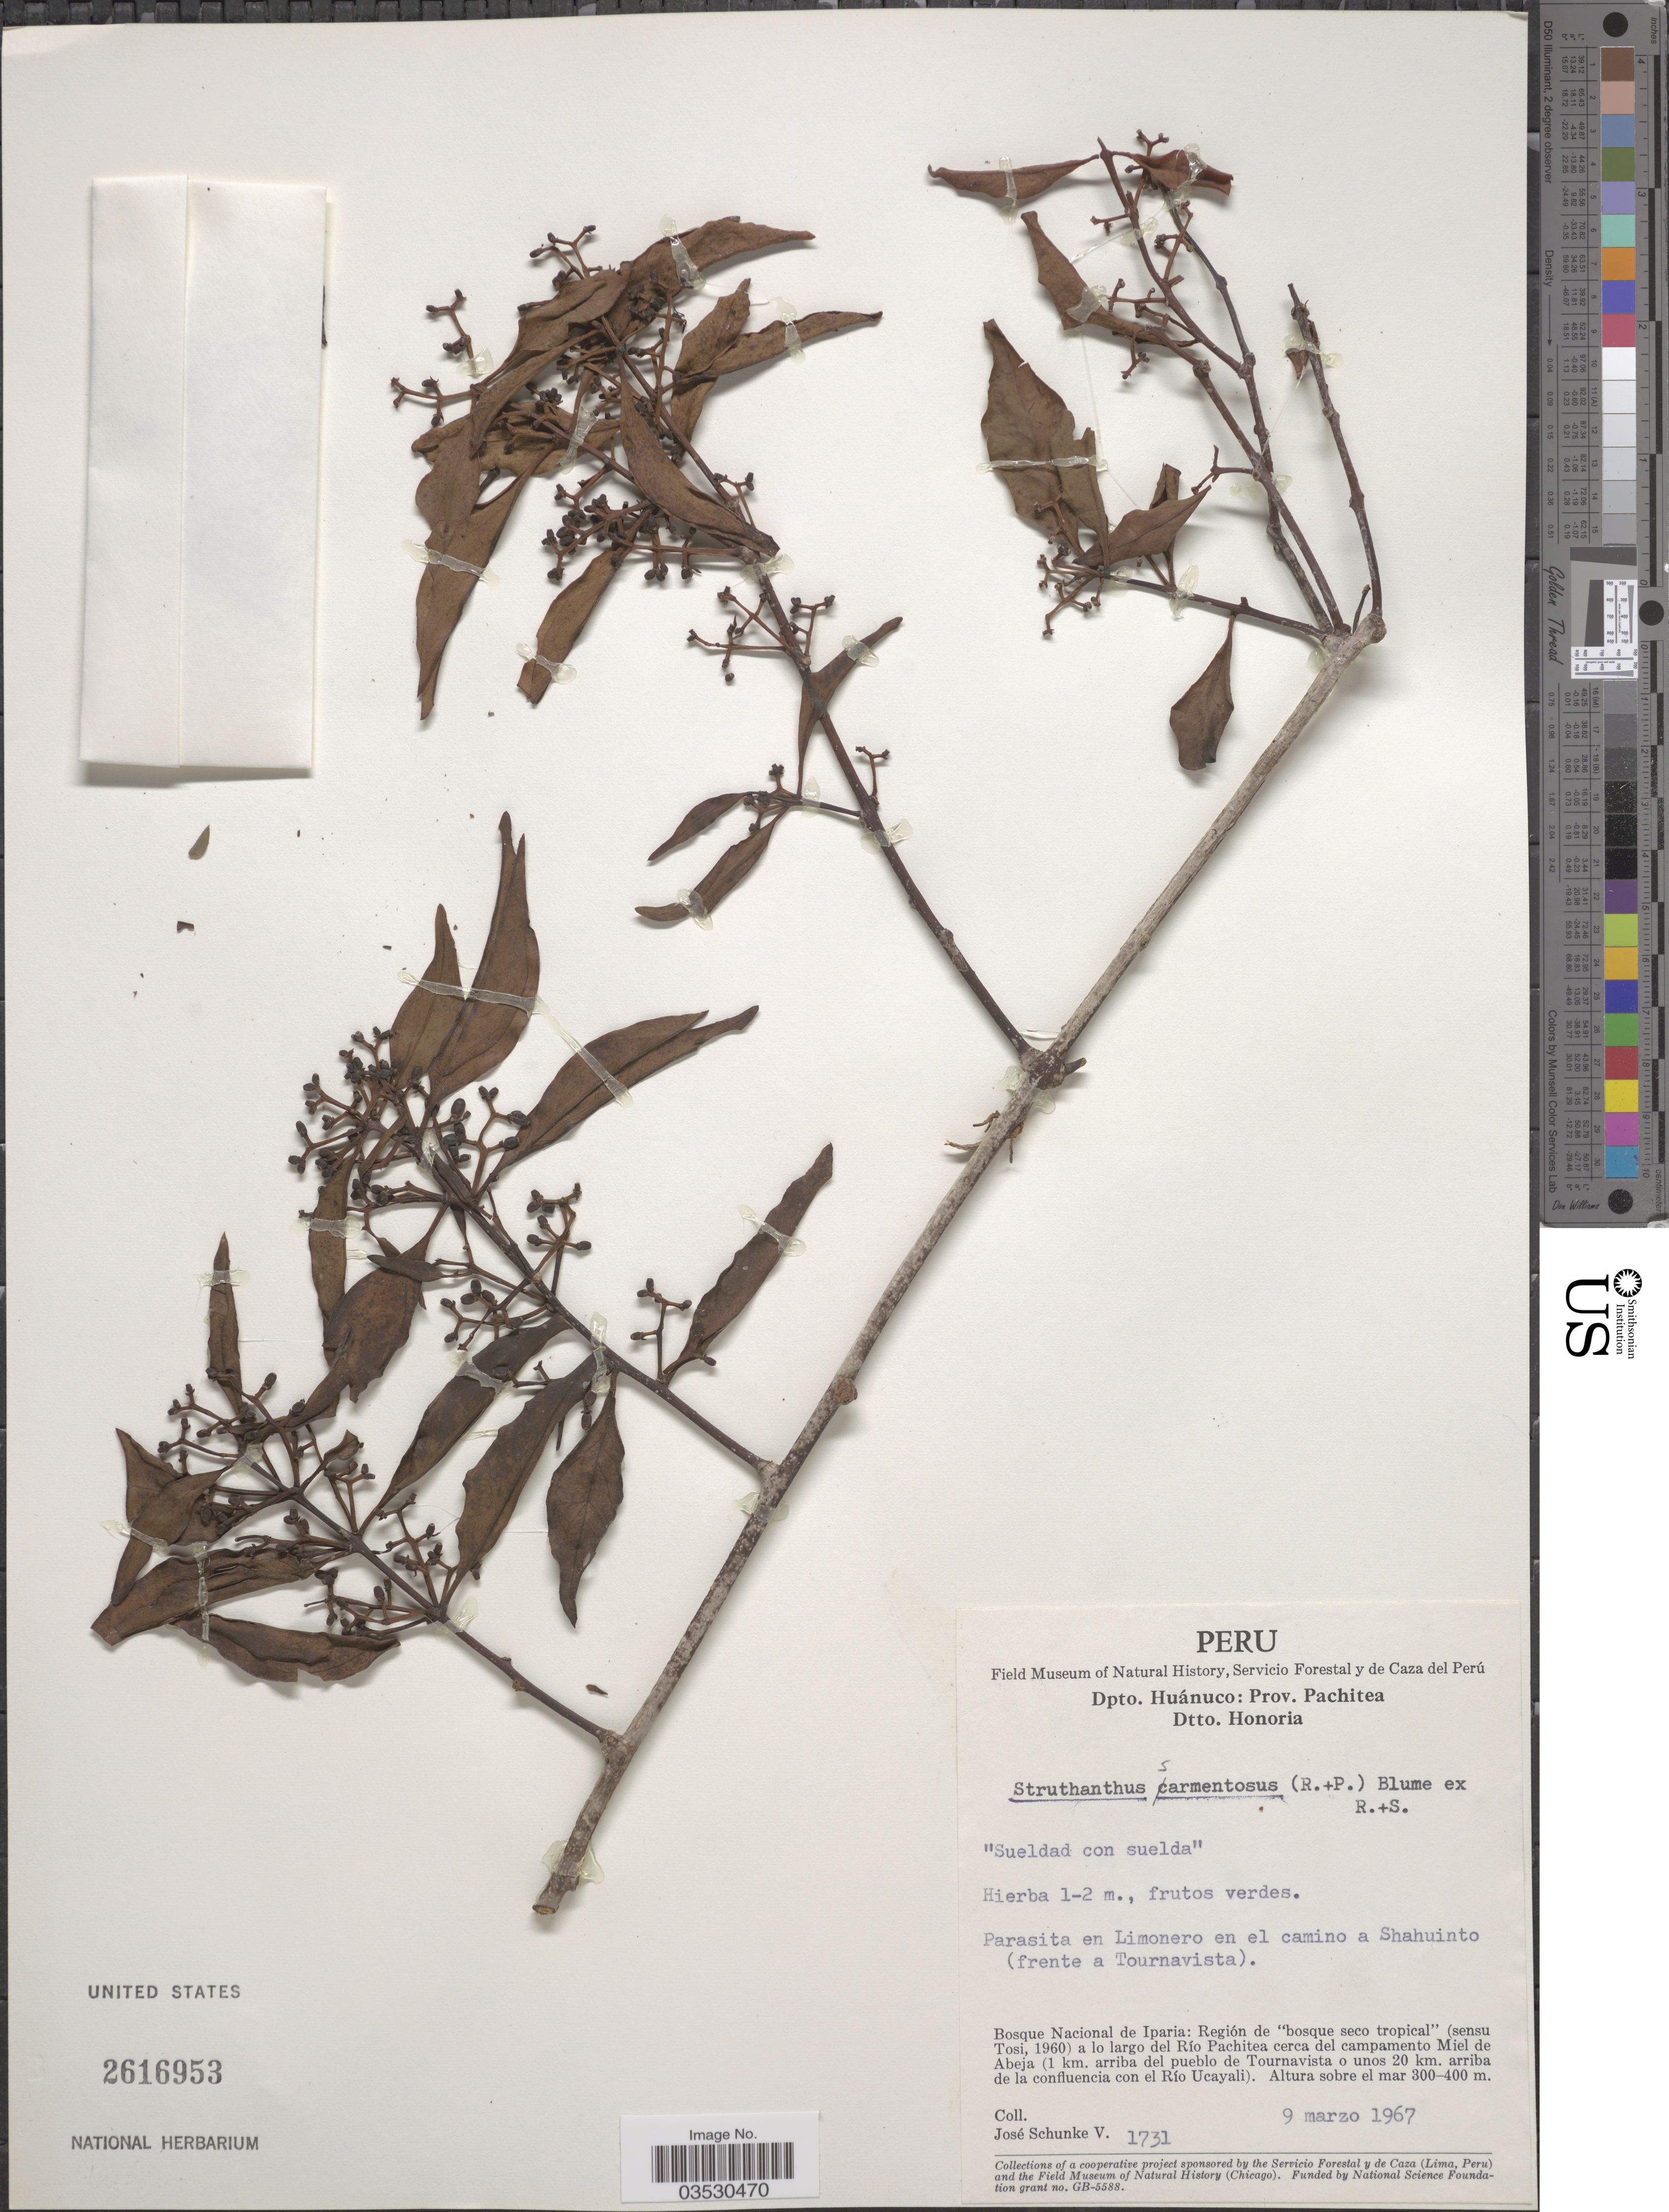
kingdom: Plantae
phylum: Tracheophyta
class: Magnoliopsida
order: Santalales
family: Loranthaceae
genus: Struthanthus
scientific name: Struthanthus sarmentosus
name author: (Ruiz & Pav.) Blume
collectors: J. Schunke Vigo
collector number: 1731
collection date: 1967-03-09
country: Peru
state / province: Huánuco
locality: Dpto. Huánuco: Prov. Pachitea. Dtto. Honoria. Bosque Nacional de Iparia: Región de "bosque seco tropical" (sensu Tosi, 1960) a lo largo del Río Pachitea cerca del campamento Miel de Abeja ( 1 km. arriba del pueblo de Tournavista o unos 20 km. arriba de la confluencia con el Río Ucayali). En Limonero en el camino a Shahuinto (frente a Tournavista).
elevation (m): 300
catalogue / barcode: US 2616953